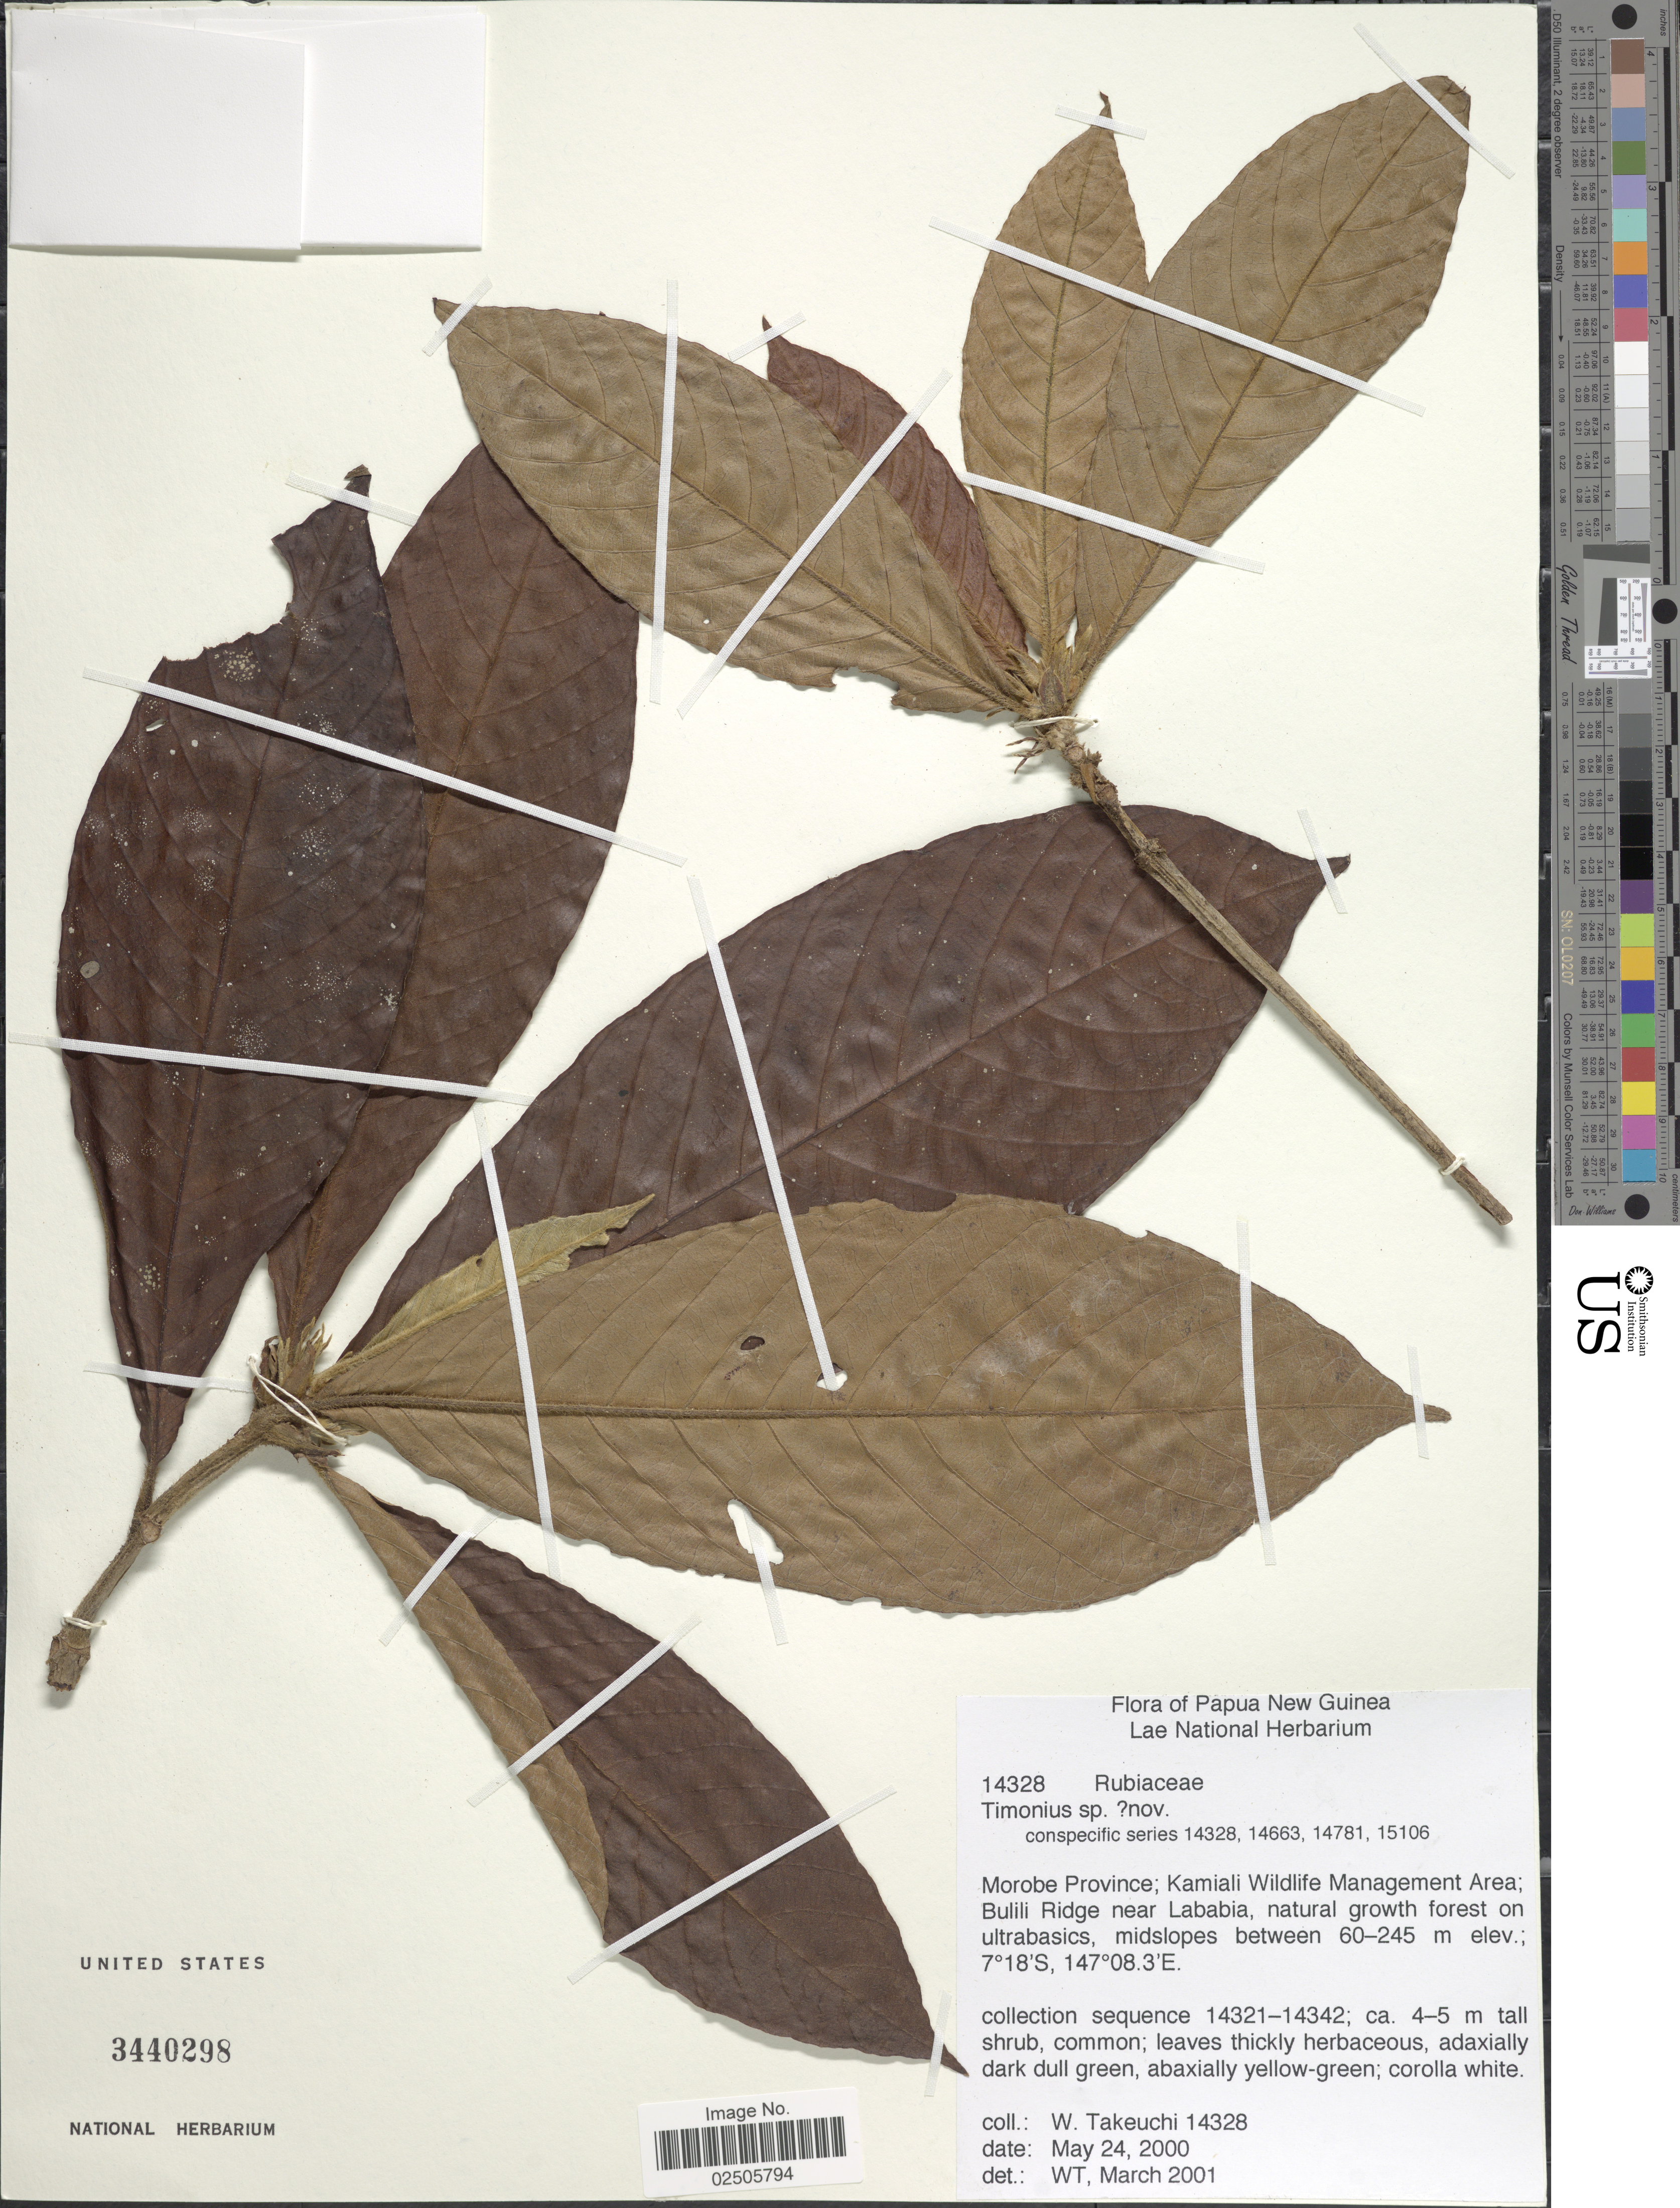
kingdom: Plantae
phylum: Tracheophyta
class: Magnoliopsida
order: Gentianales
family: Rubiaceae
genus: Timonius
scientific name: Timonius sp.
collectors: W. Takeuchi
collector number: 14328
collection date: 2000-05-24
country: Papua New Guinea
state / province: Morobe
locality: Kamiali Wildlife Management Area; Bulili Ridge near Lababia, natural growth forest on ultrabasics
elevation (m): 60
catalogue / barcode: US 3440298